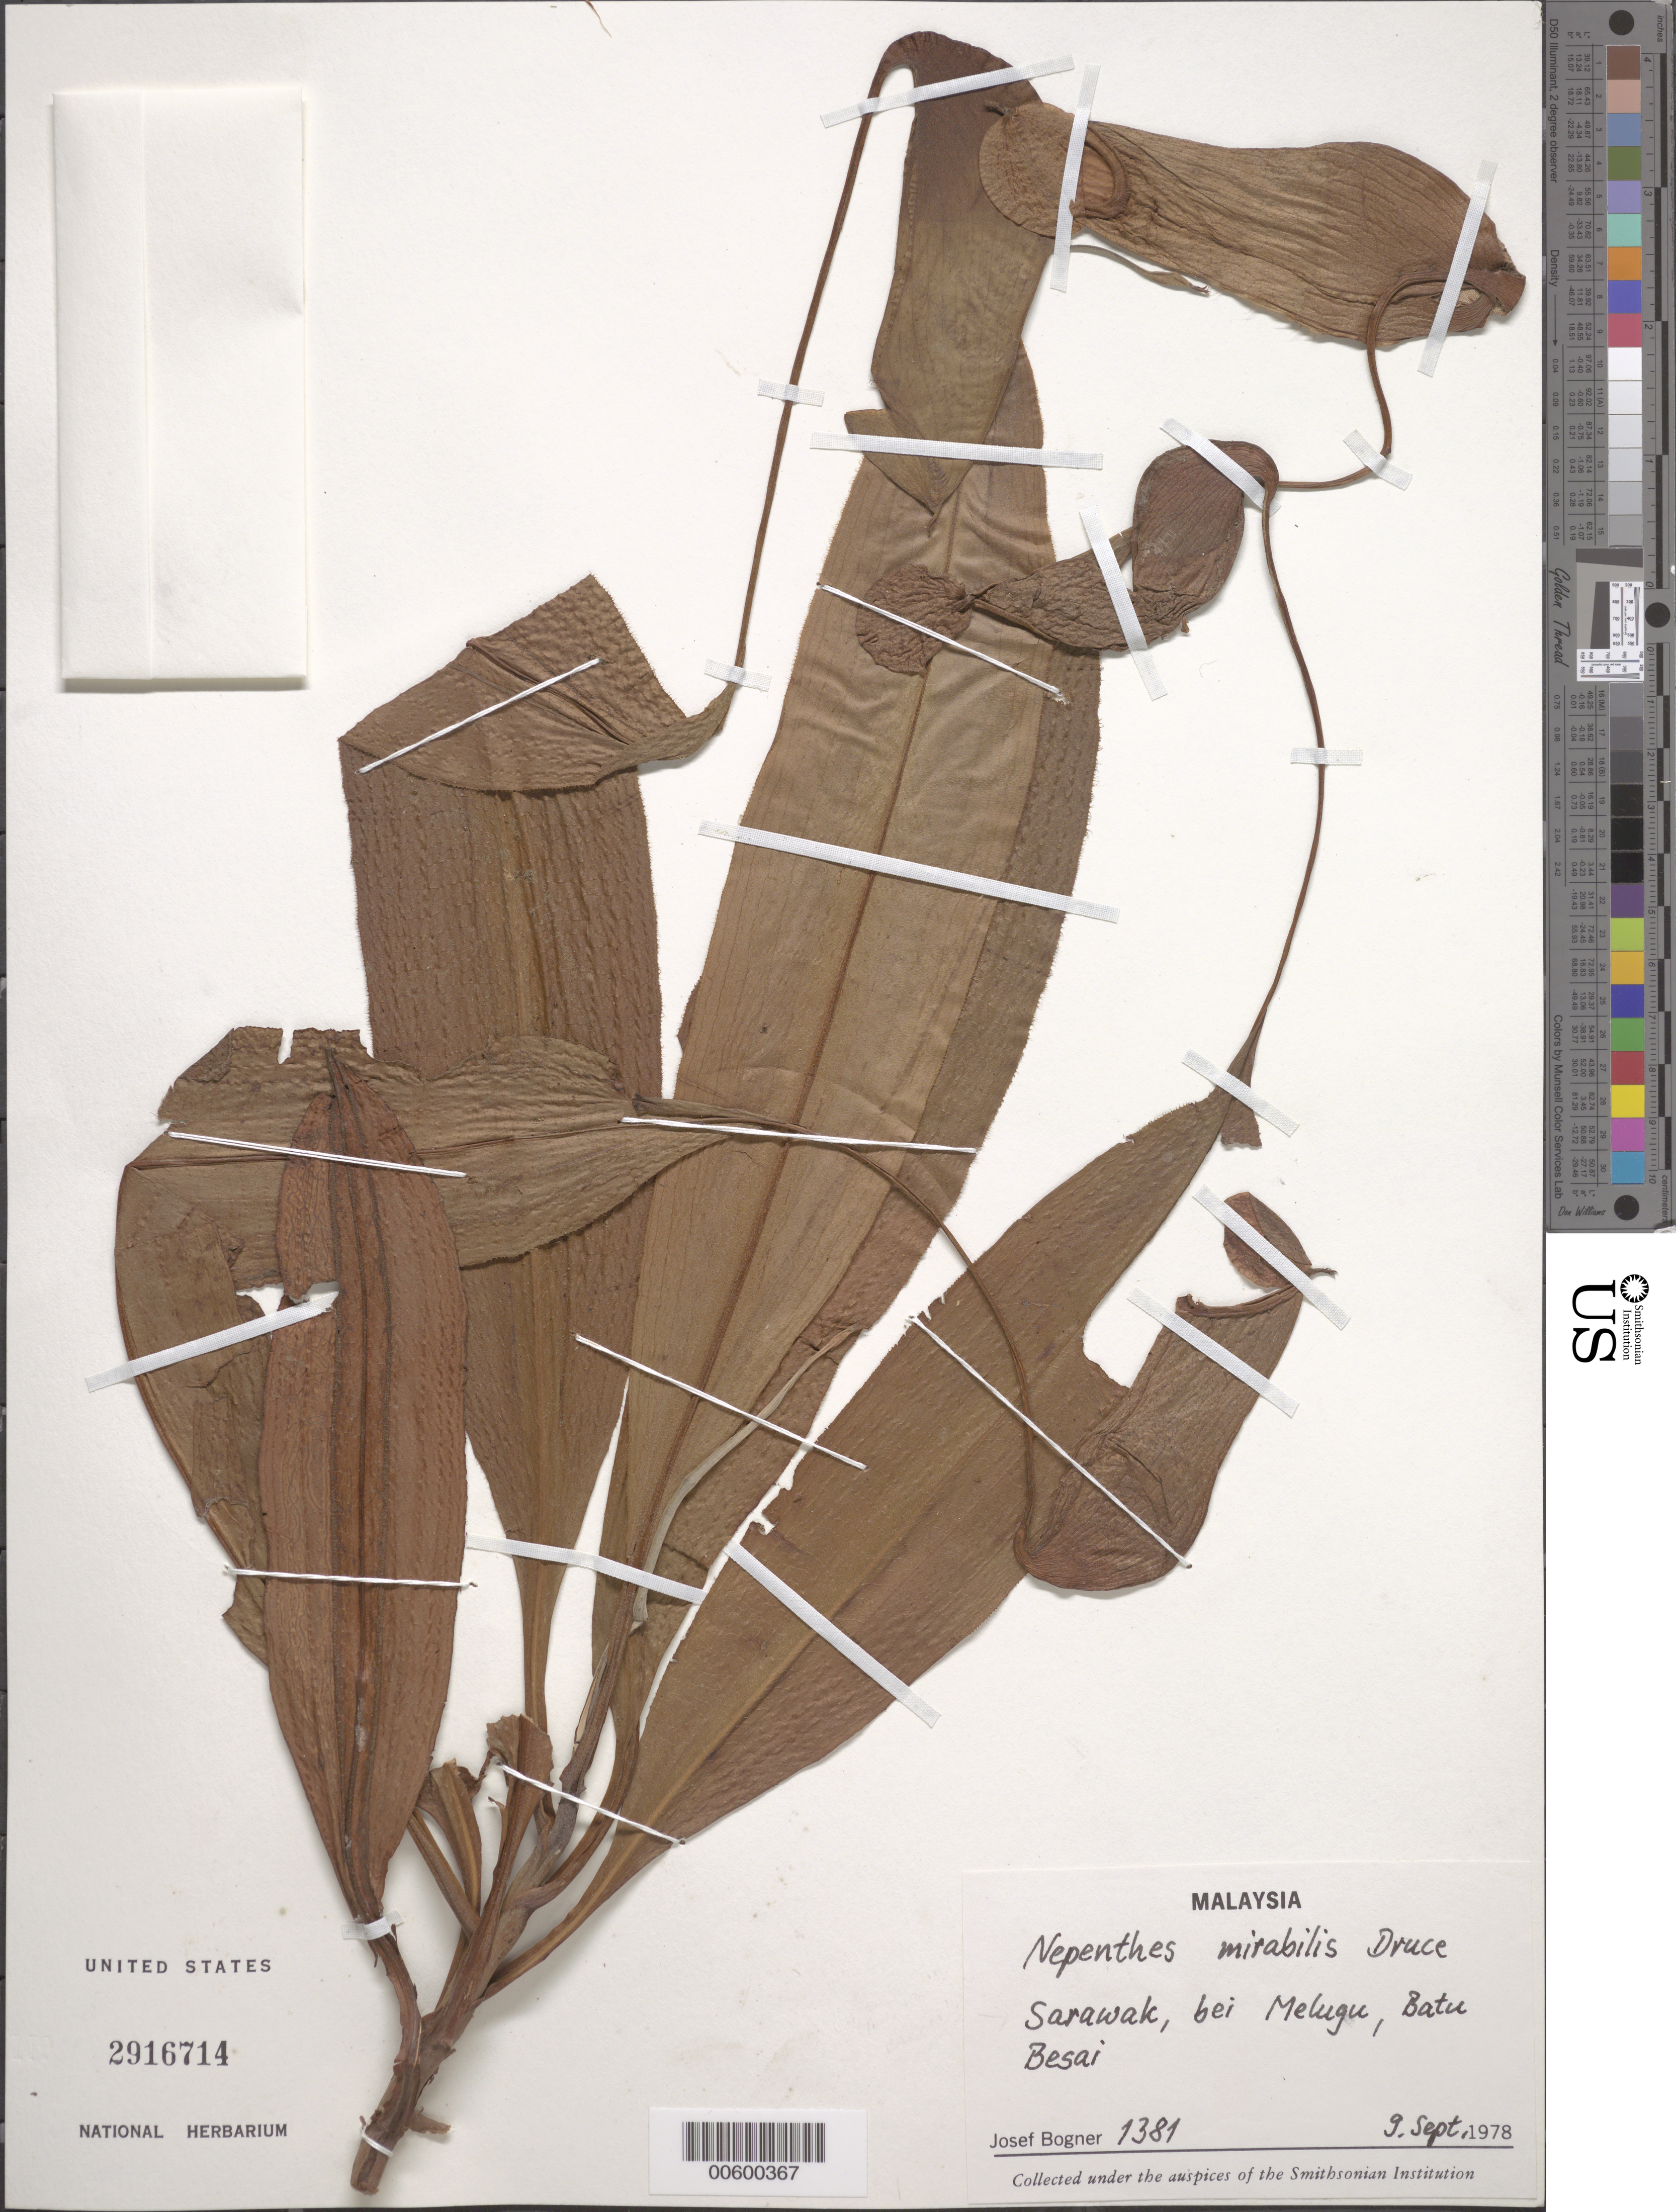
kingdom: Plantae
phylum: Tracheophyta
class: Magnoliopsida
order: Caryophyllales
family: Nepenthaceae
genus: Nepenthes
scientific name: Nepenthes mirabilis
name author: (Lour.) Druce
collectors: J. Bogner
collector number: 1381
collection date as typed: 09 Sep 1978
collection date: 1978-09-09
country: Malaysia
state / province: Sarawak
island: Borneo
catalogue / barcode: US 2916714